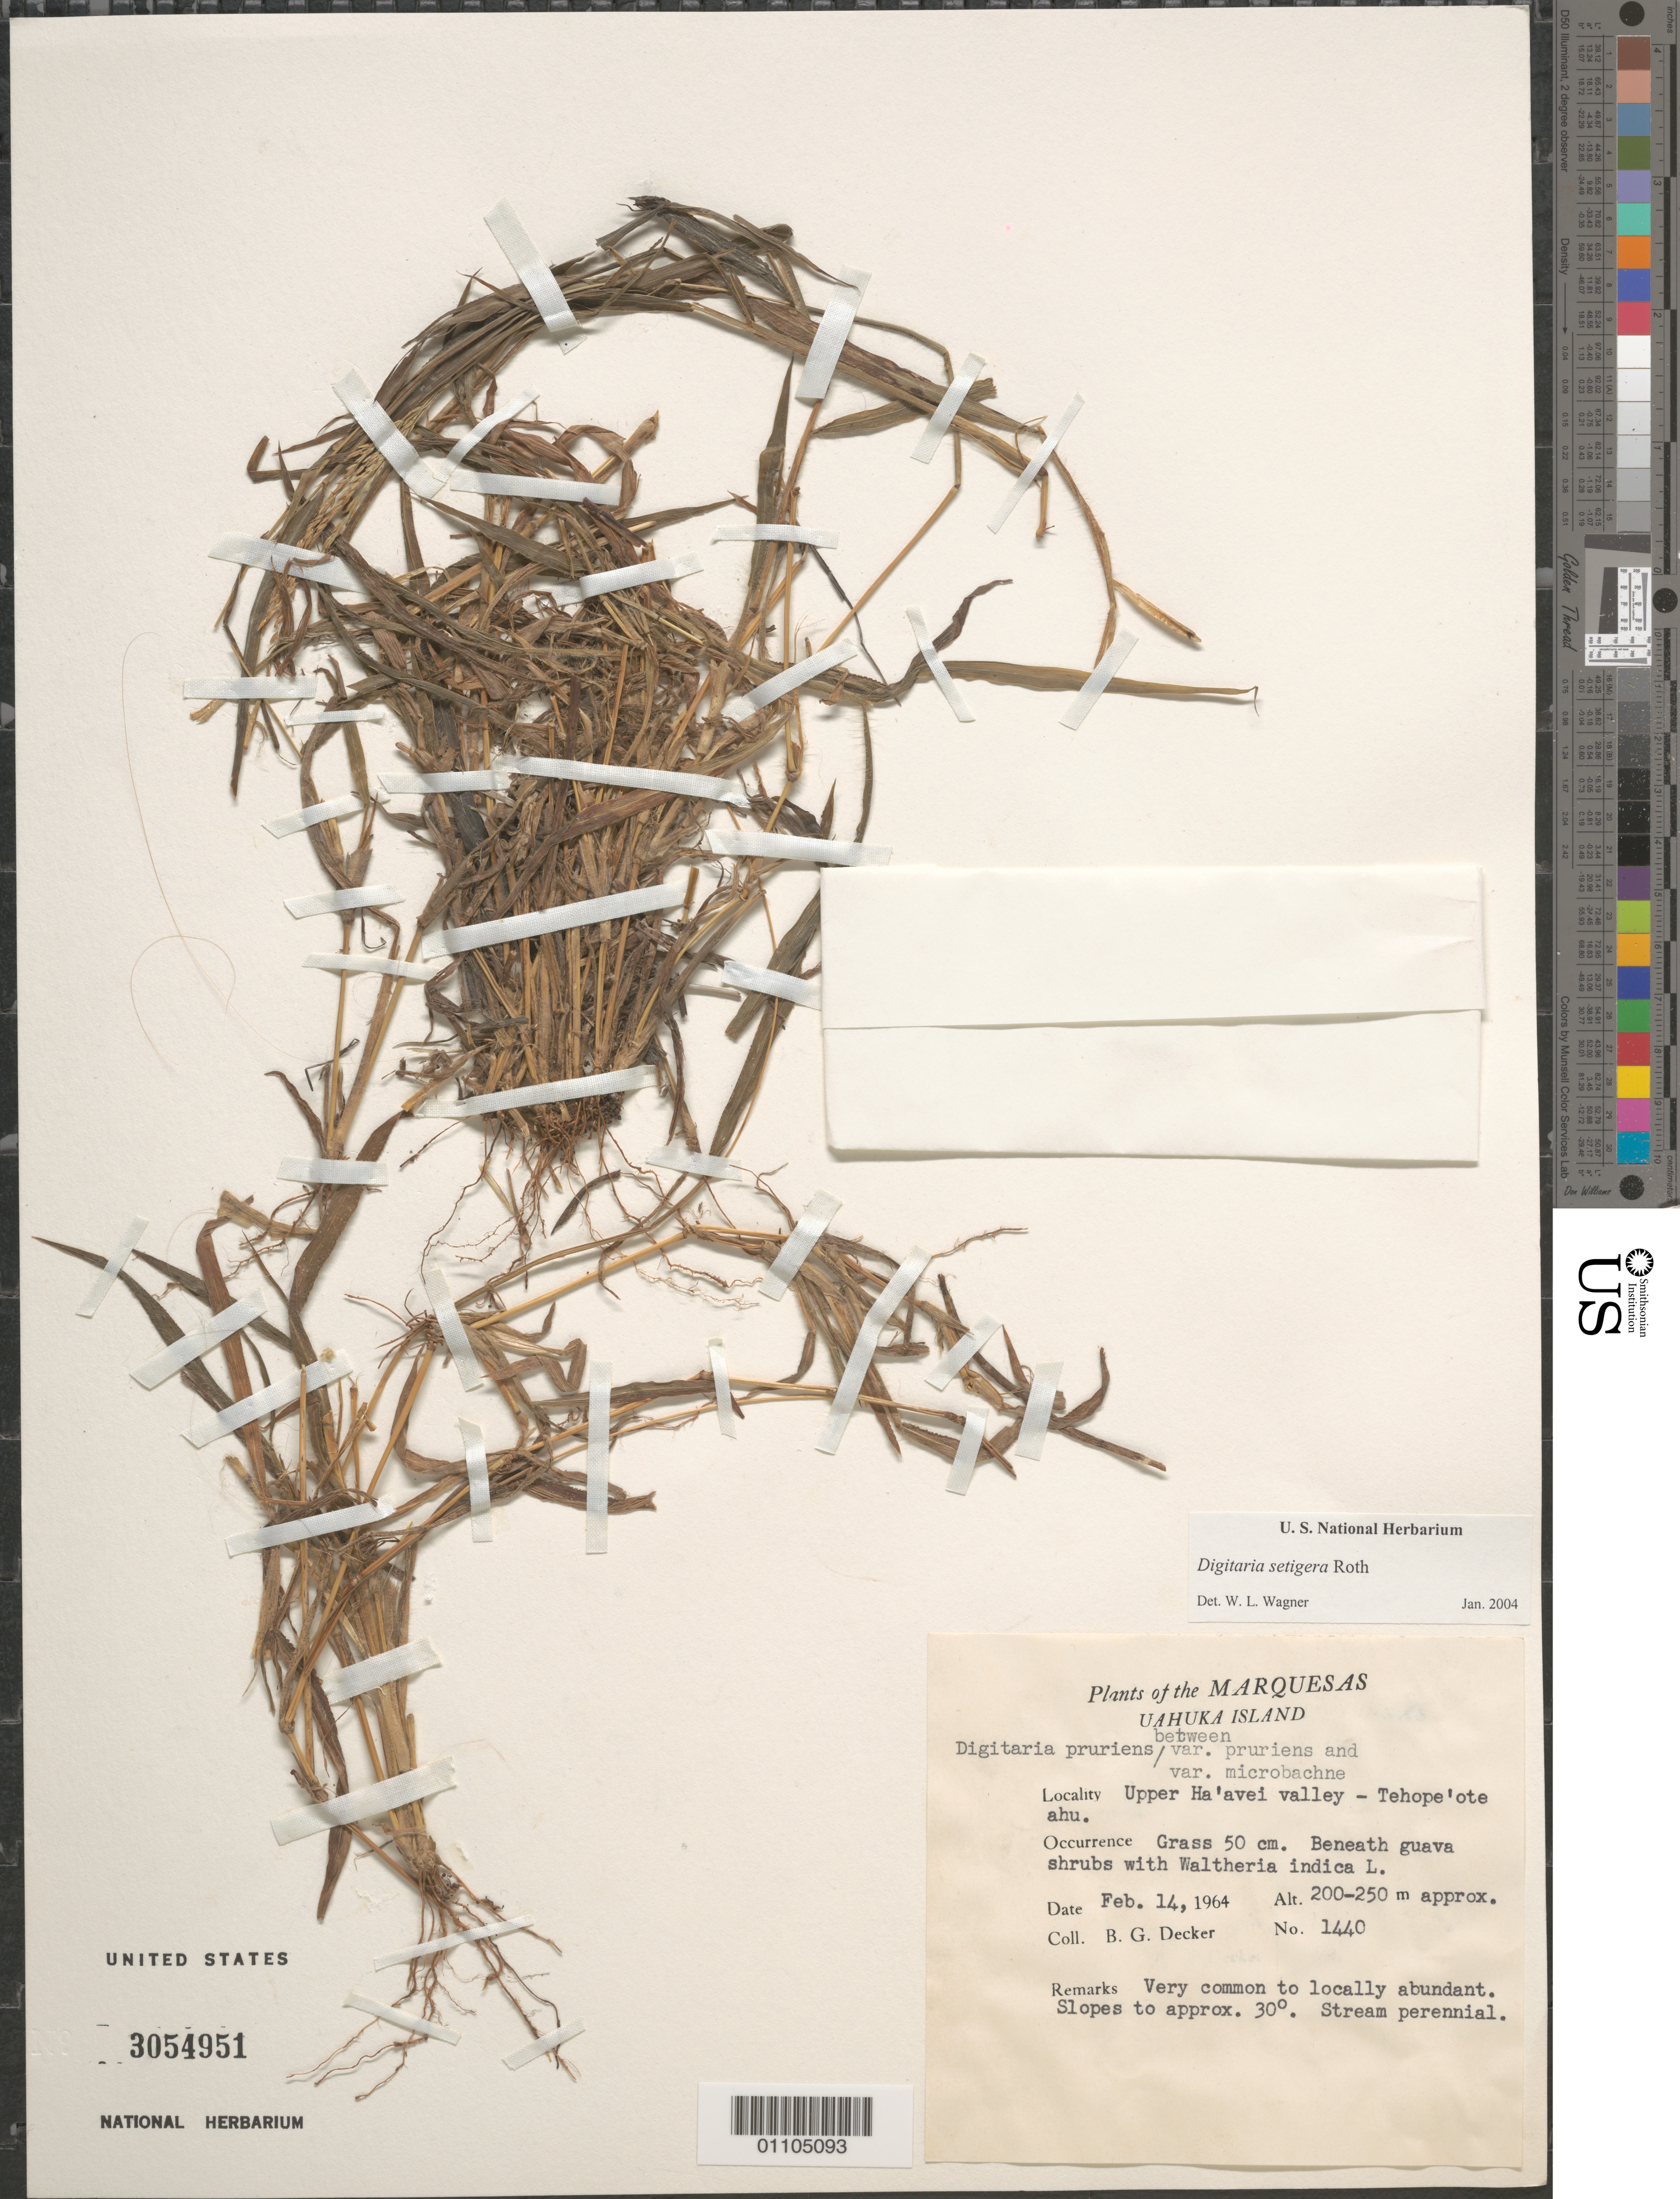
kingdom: Plantae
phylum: Tracheophyta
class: Liliopsida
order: Poales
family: Poaceae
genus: Digitaria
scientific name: Digitaria setigera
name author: Roth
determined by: Wagner, W. L., (BOT), Smithsonian Institution - National Museum of Natural History (UNITED STATES)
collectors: B. G. Decker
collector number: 1440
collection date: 1964-02-14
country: French Polynesia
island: Ua Huka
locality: Ha'avei valley, upper valley, Tehope'ote ahu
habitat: Beneath guava shrubs with Waltheria indica L., slopes to approx. 30 degrees, stream perennial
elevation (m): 200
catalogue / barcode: US 3054951